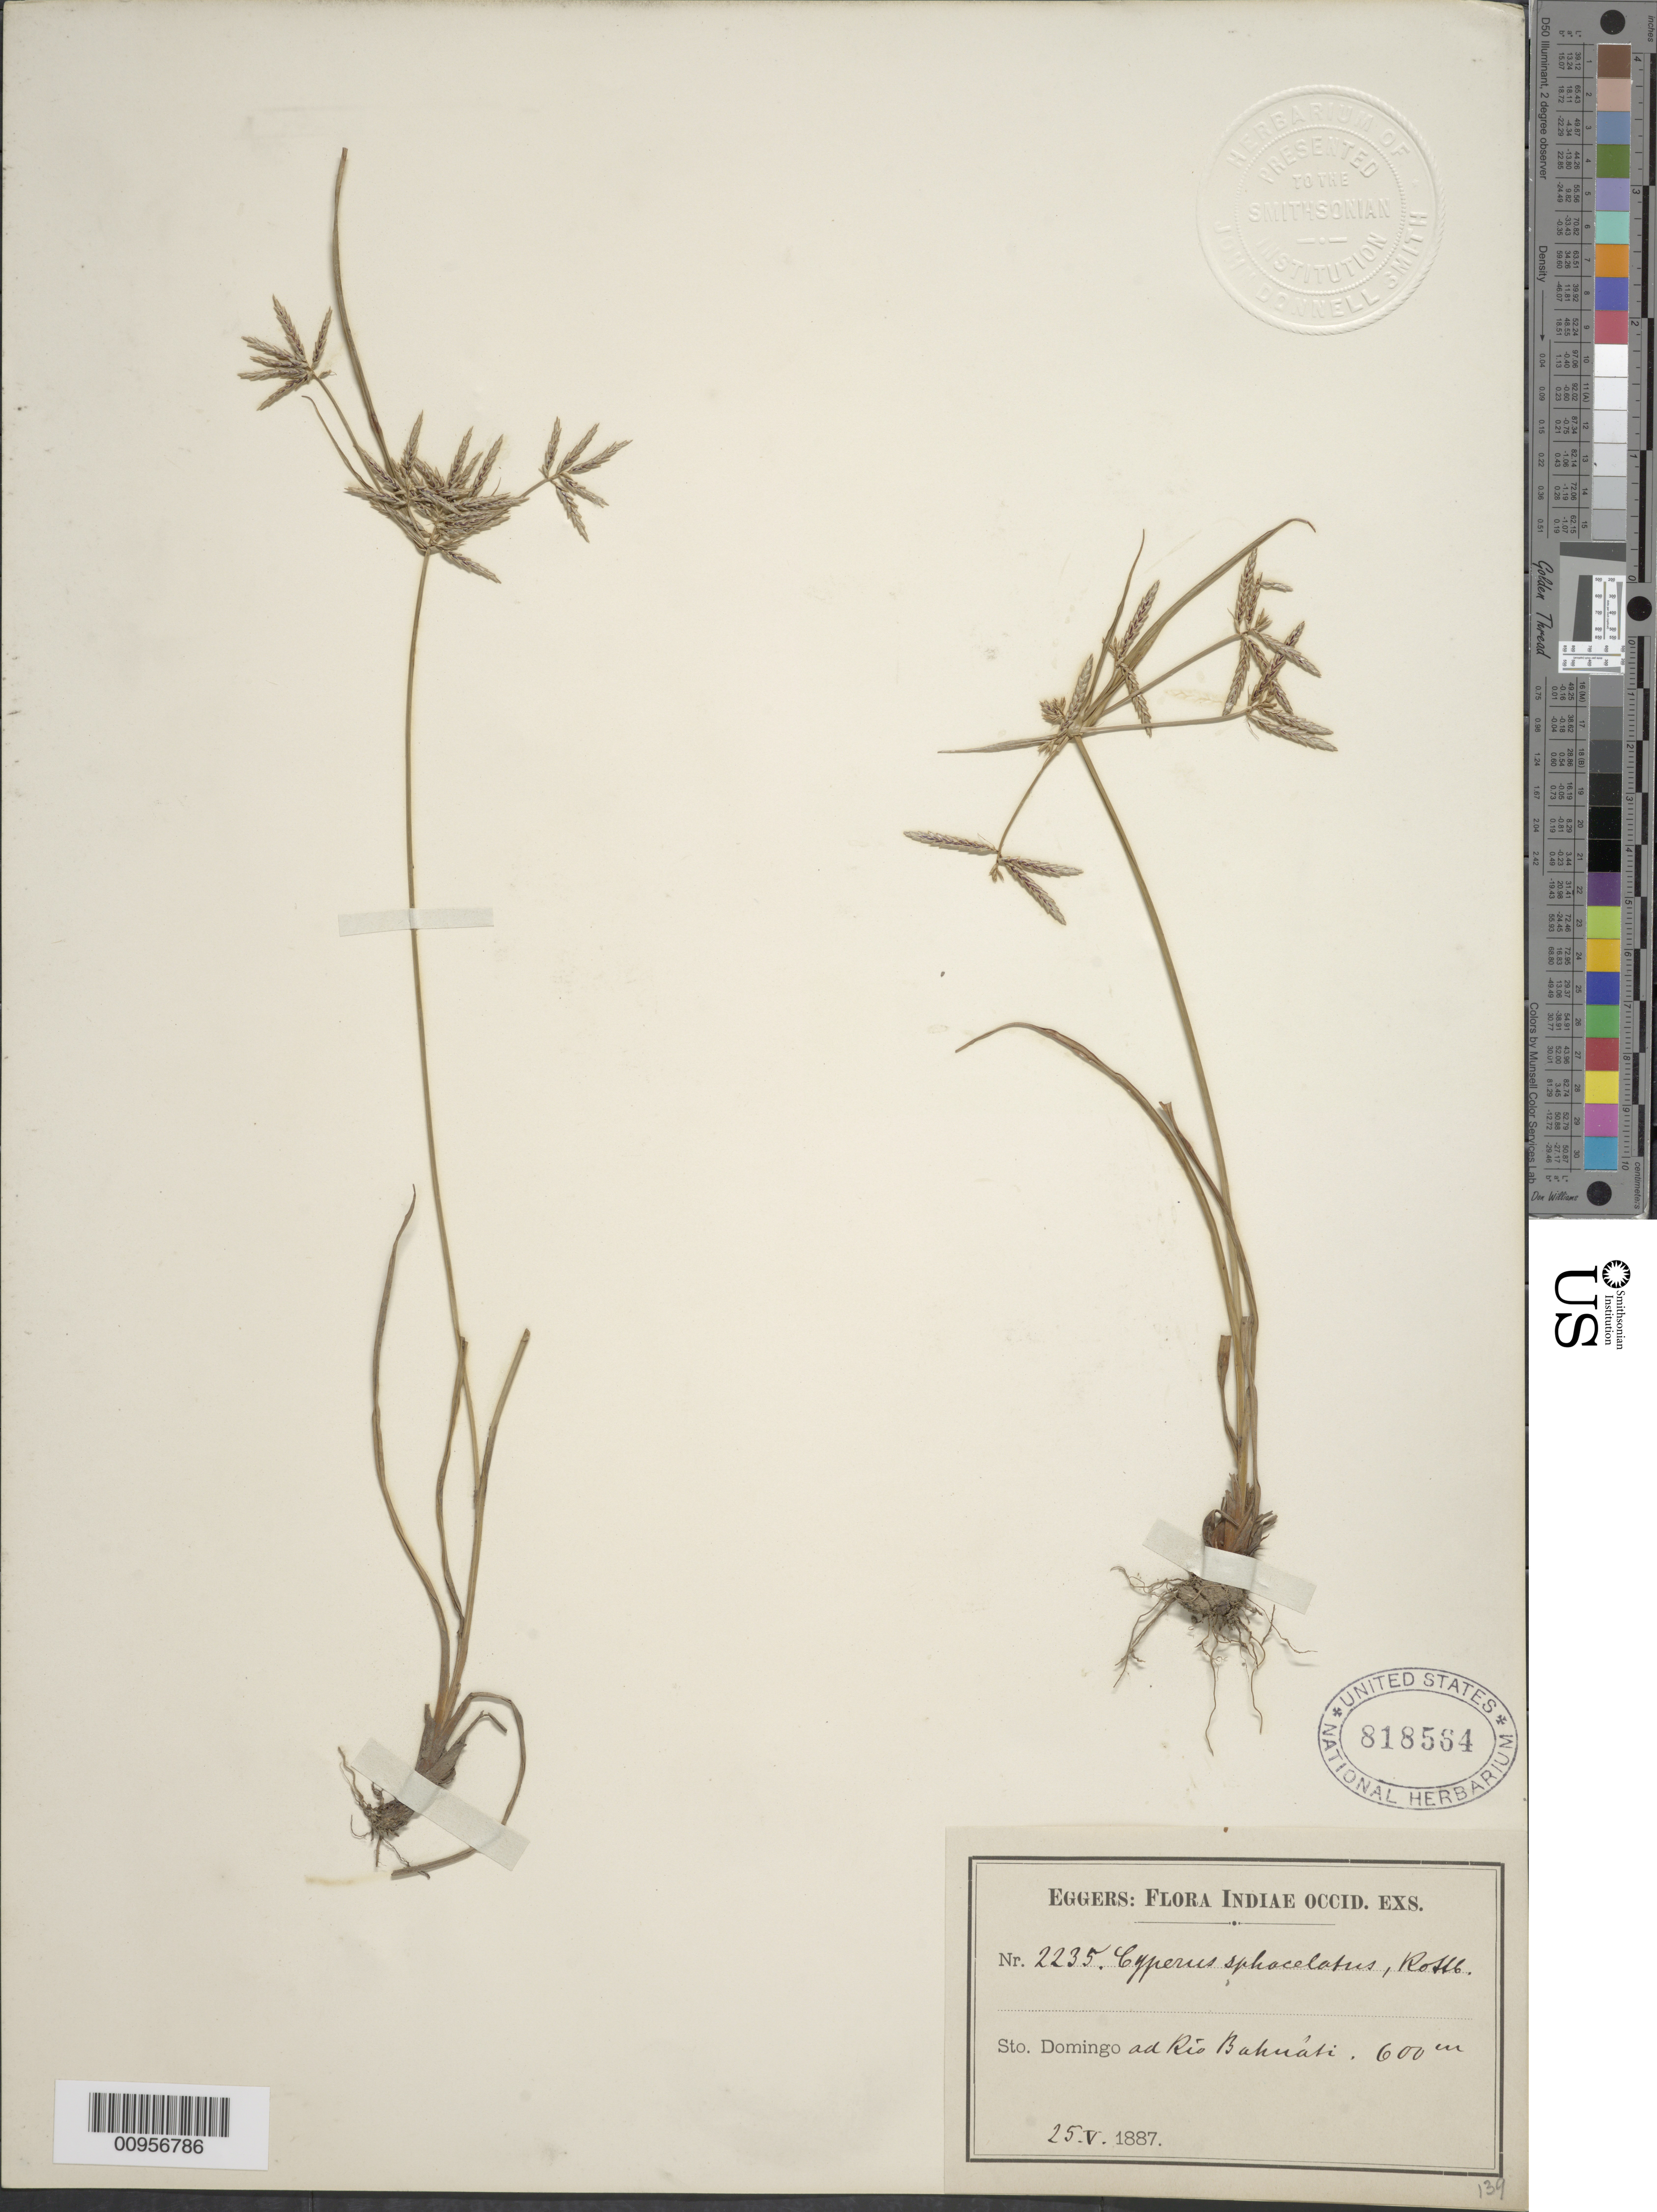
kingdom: Plantae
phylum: Tracheophyta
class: Liliopsida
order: Poales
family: Cyperaceae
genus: Cyperus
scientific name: Cyperus sphacelatus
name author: Rottb.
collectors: H. F. A. von Eggers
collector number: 2235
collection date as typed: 25 May 1887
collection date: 1887-05-25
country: Dominican Republic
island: Hispaniola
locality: Ad Río "Bahuati"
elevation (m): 600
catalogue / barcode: US 818564